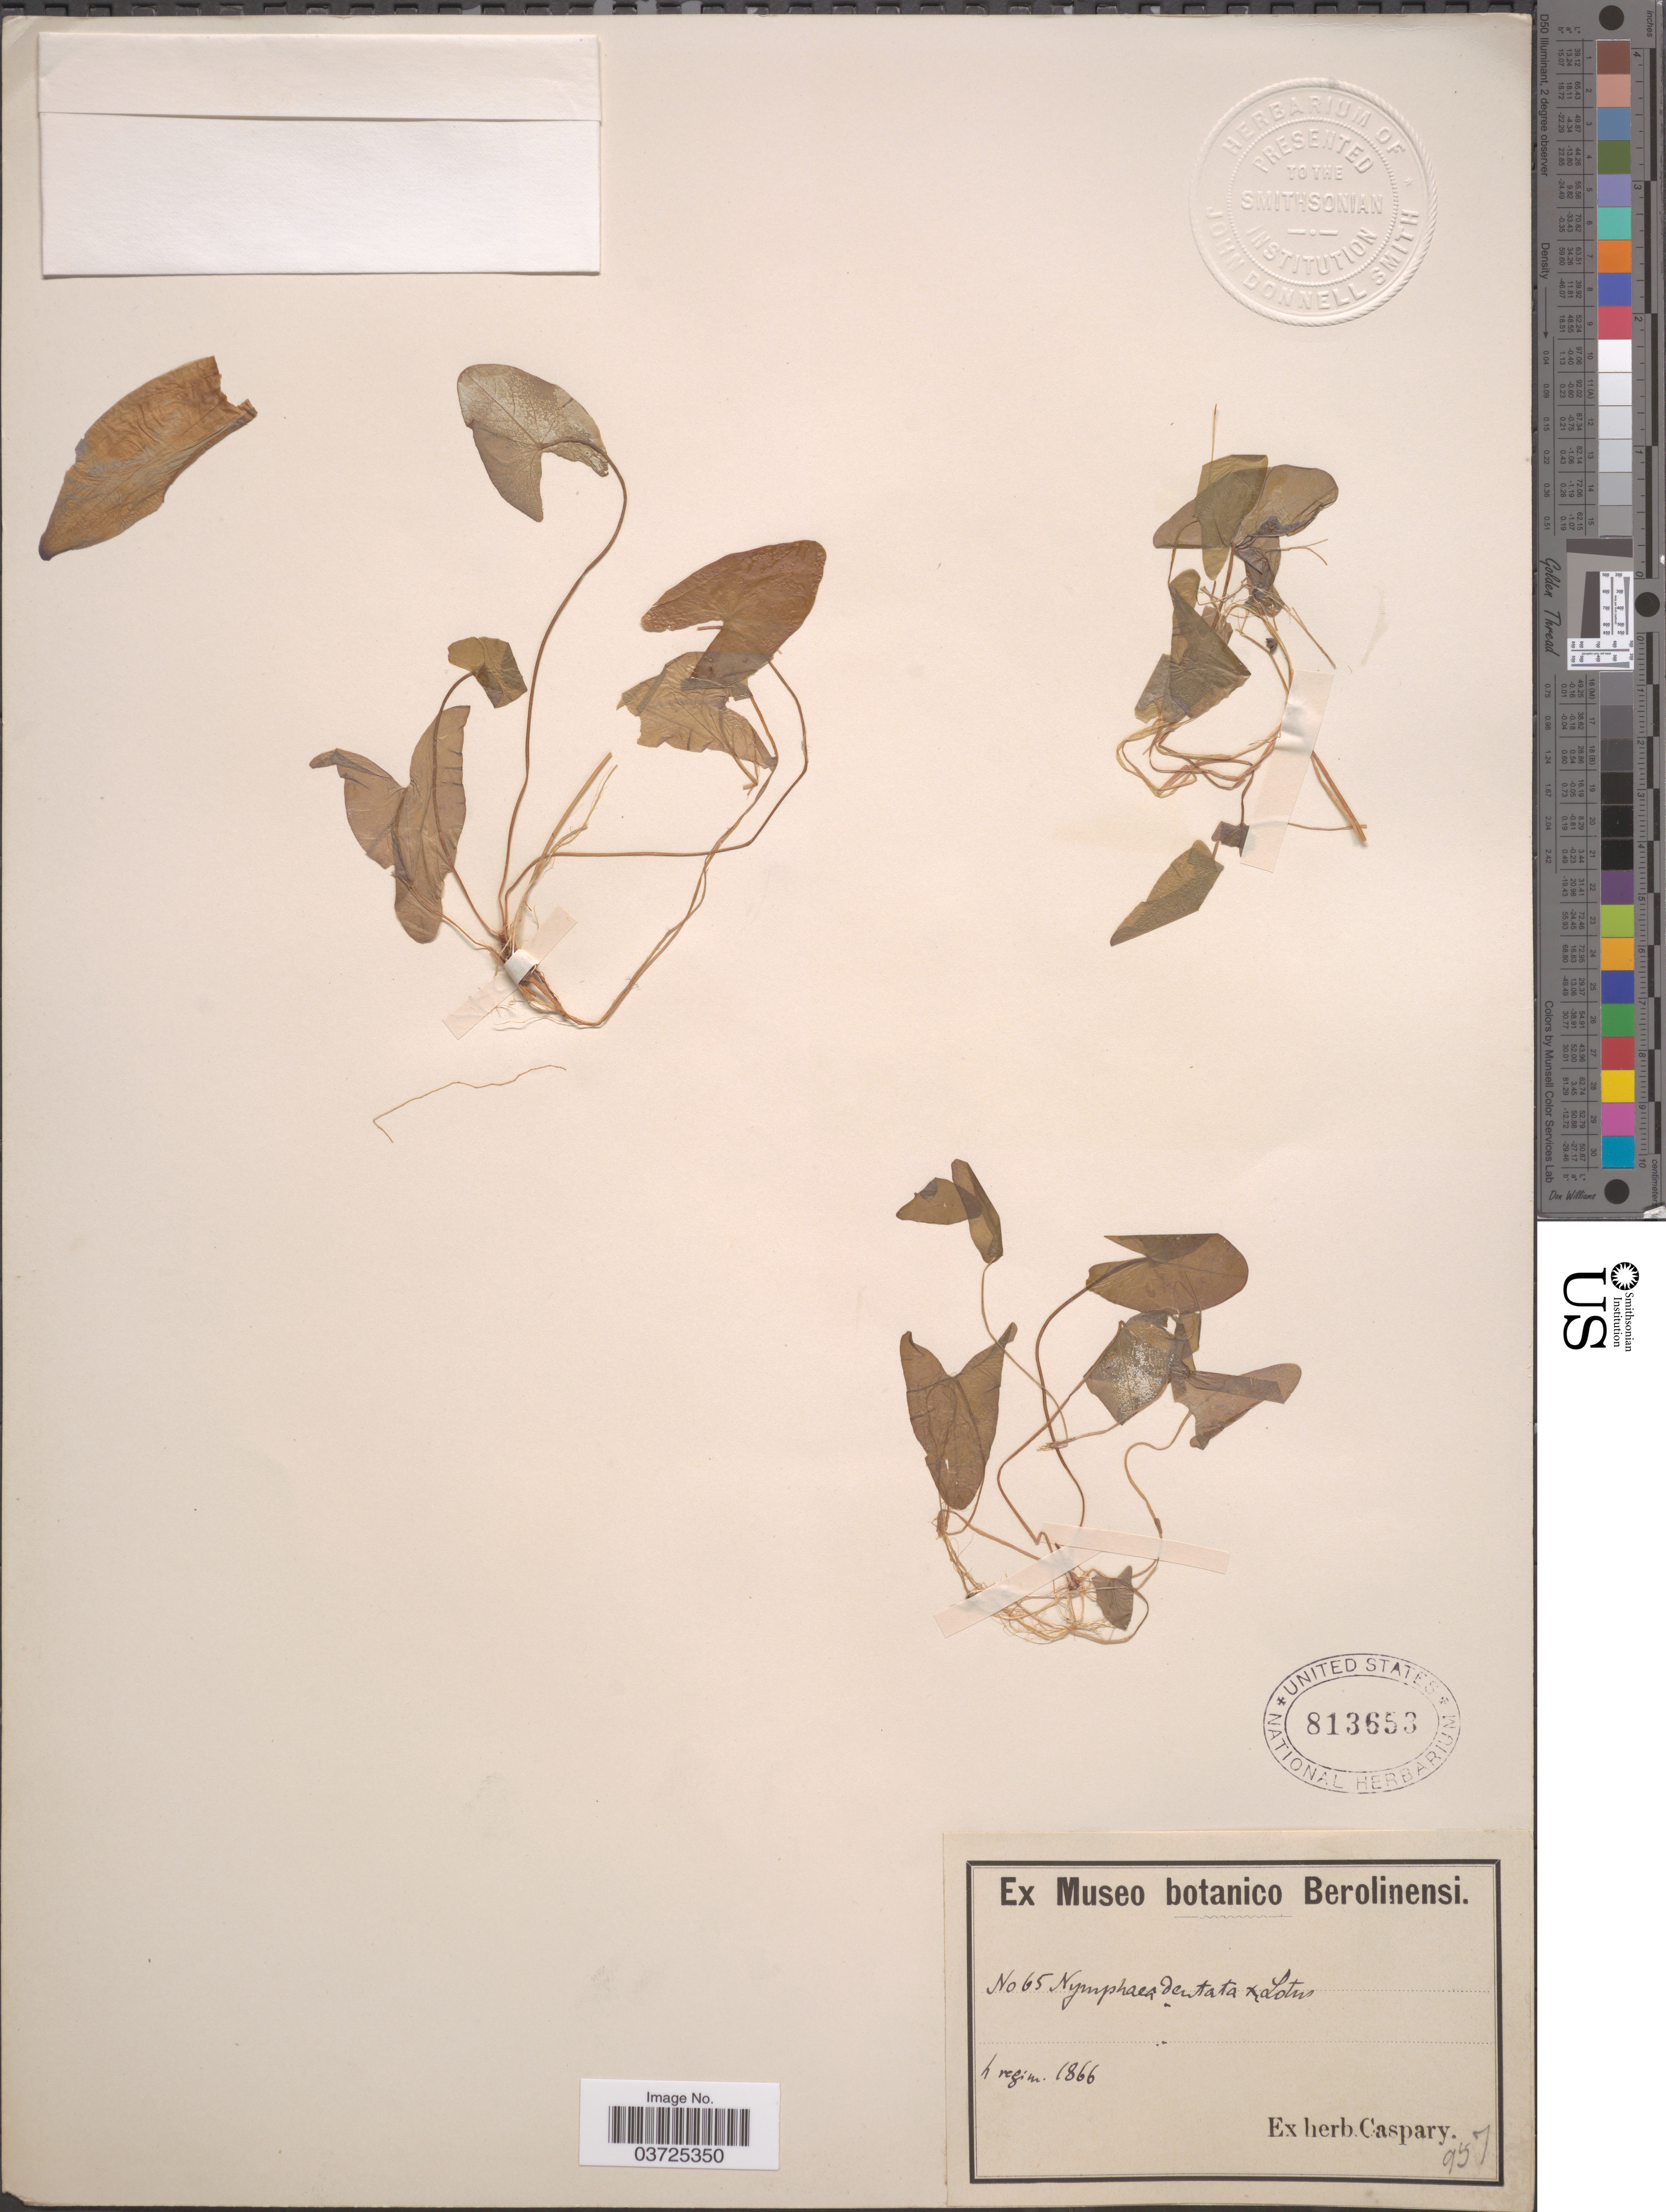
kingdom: Plantae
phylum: Tracheophyta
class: Magnoliopsida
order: Nymphaeales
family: Nymphaeaceae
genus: Nymphaea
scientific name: Nymphaea dentata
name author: Schumach. & Thonn.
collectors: Ex herb. Caspary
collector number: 957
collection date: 1866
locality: H. region. [interpreted]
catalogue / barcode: US 813653